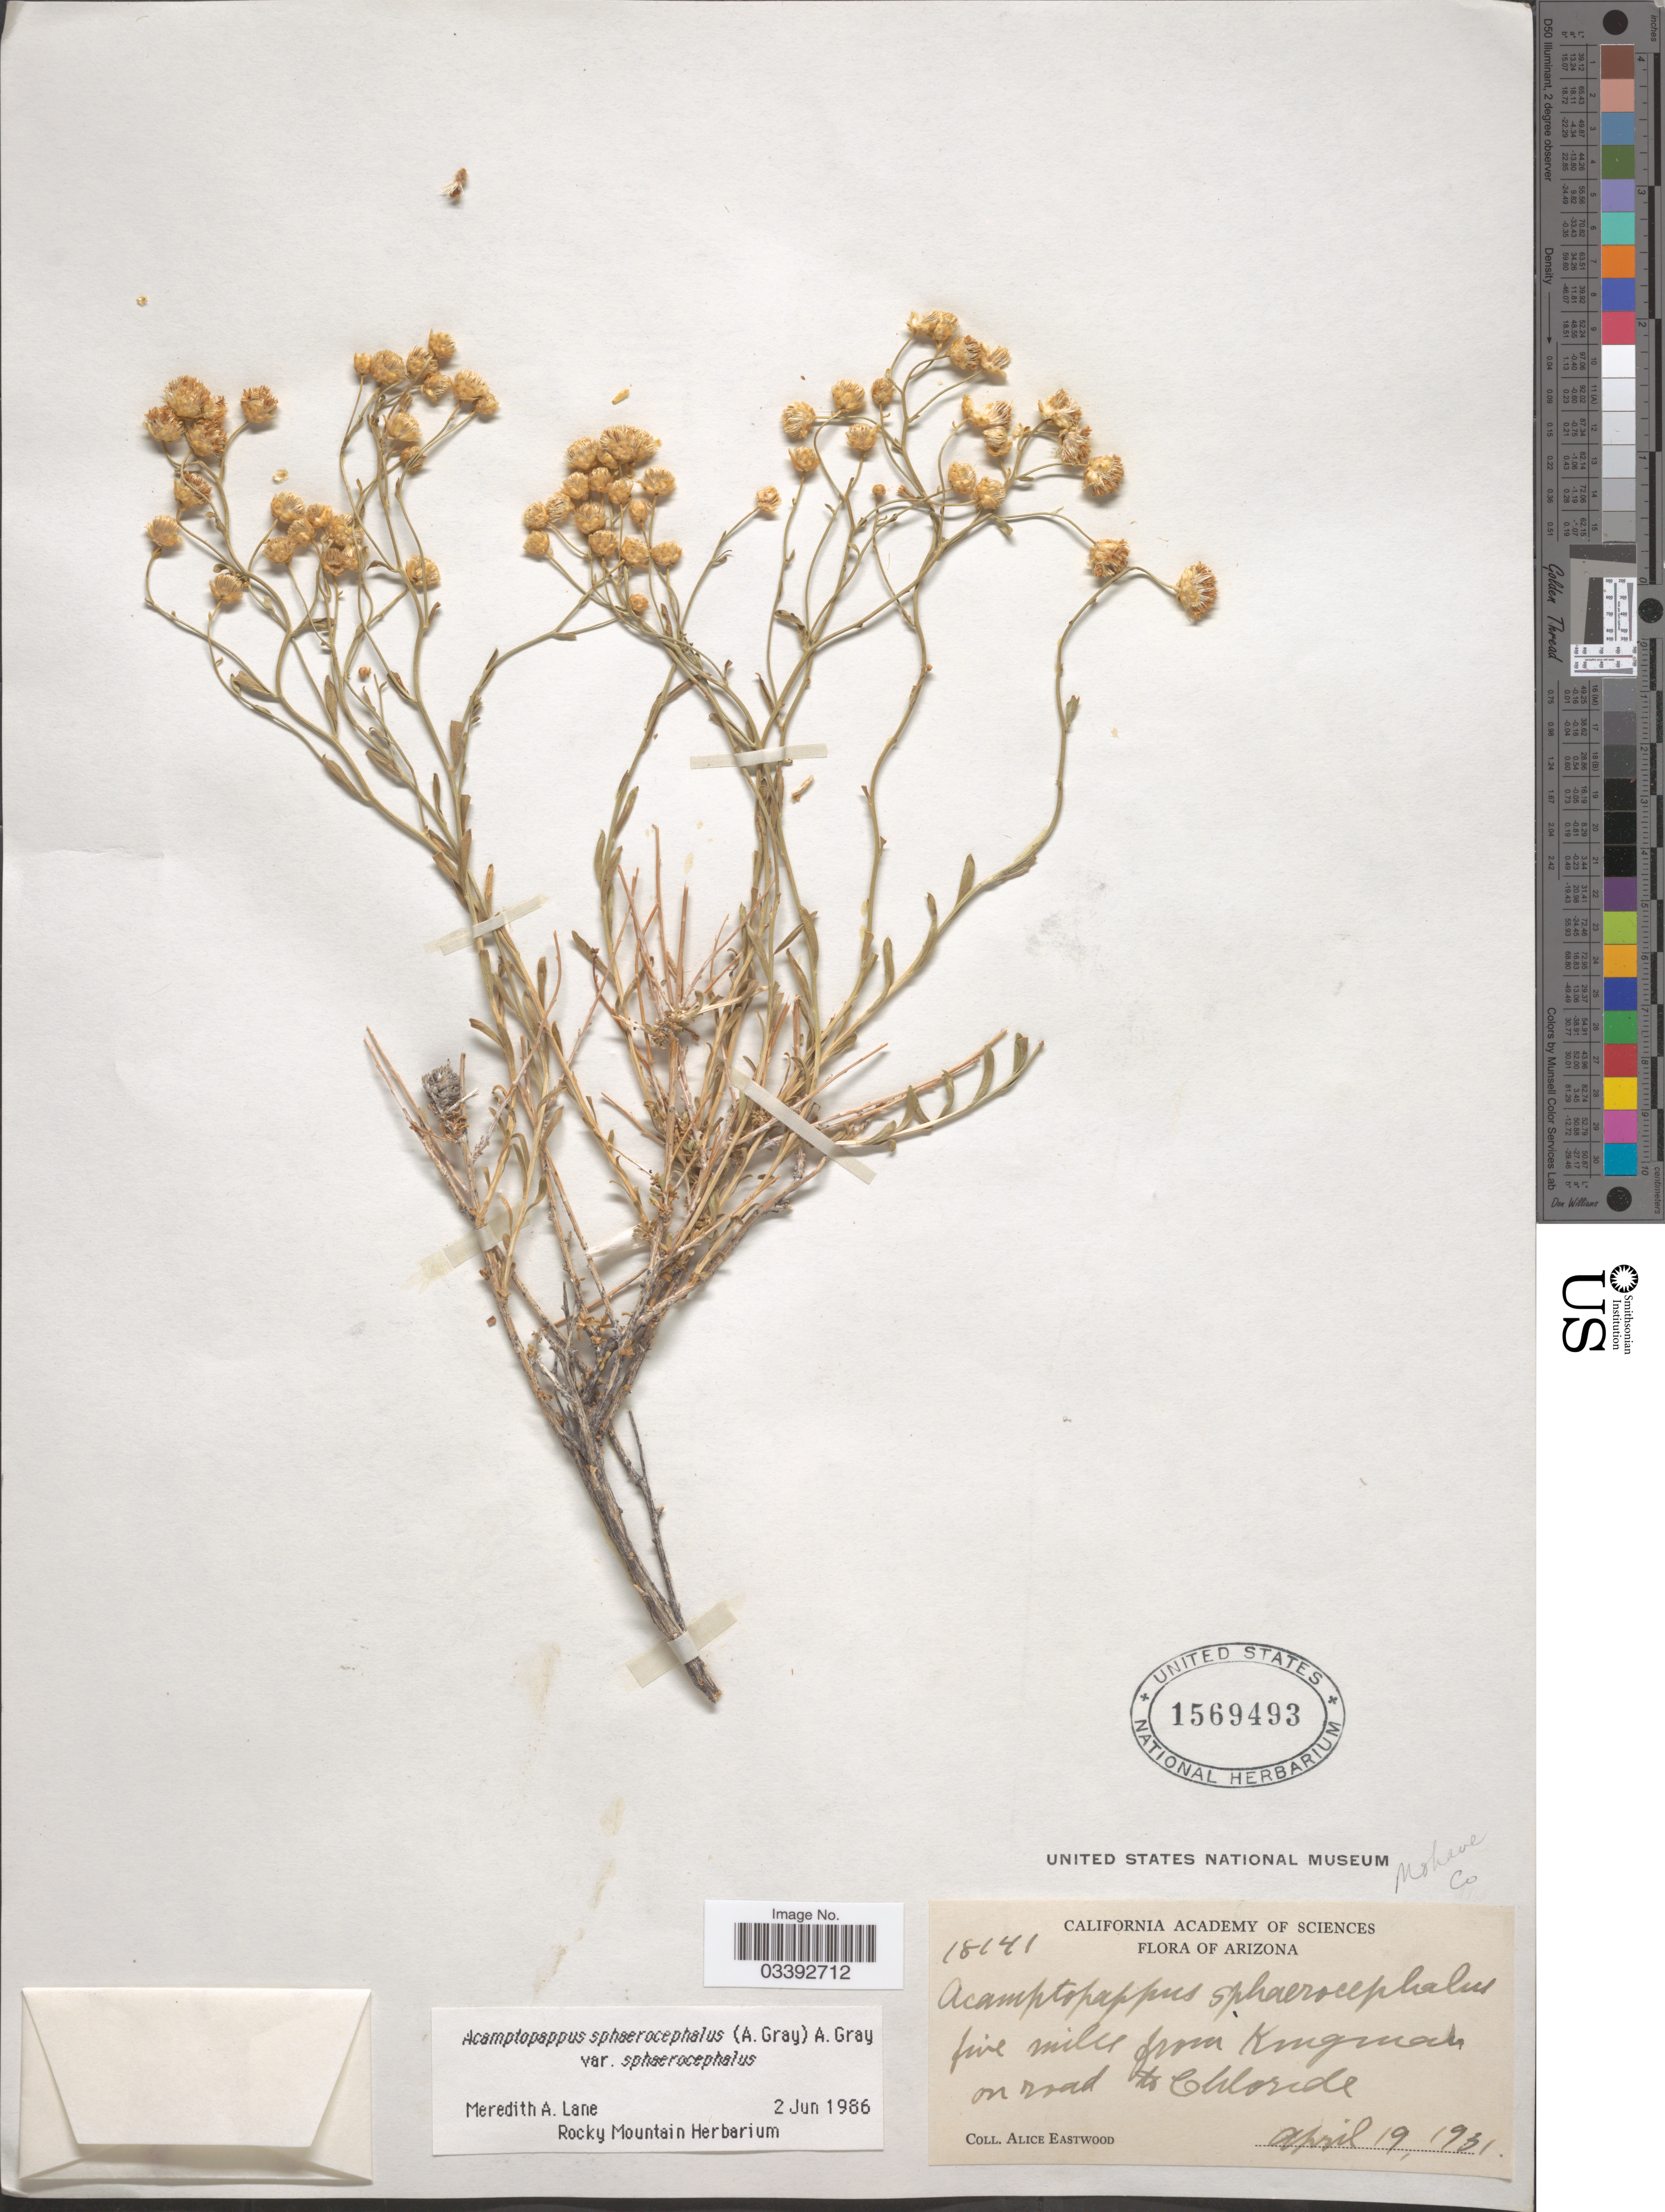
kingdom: Plantae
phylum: Tracheophyta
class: Magnoliopsida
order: Asterales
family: Asteraceae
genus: Acamptopappus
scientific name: Acamptopappus sphaerocephalus var. sphaerocephalus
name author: A. Gray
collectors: A. Eastwood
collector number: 18141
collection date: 1931-04-19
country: United States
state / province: Arizona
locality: Five miles from Kingman on road to Chloride. Mohave Co.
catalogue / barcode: US 1569493